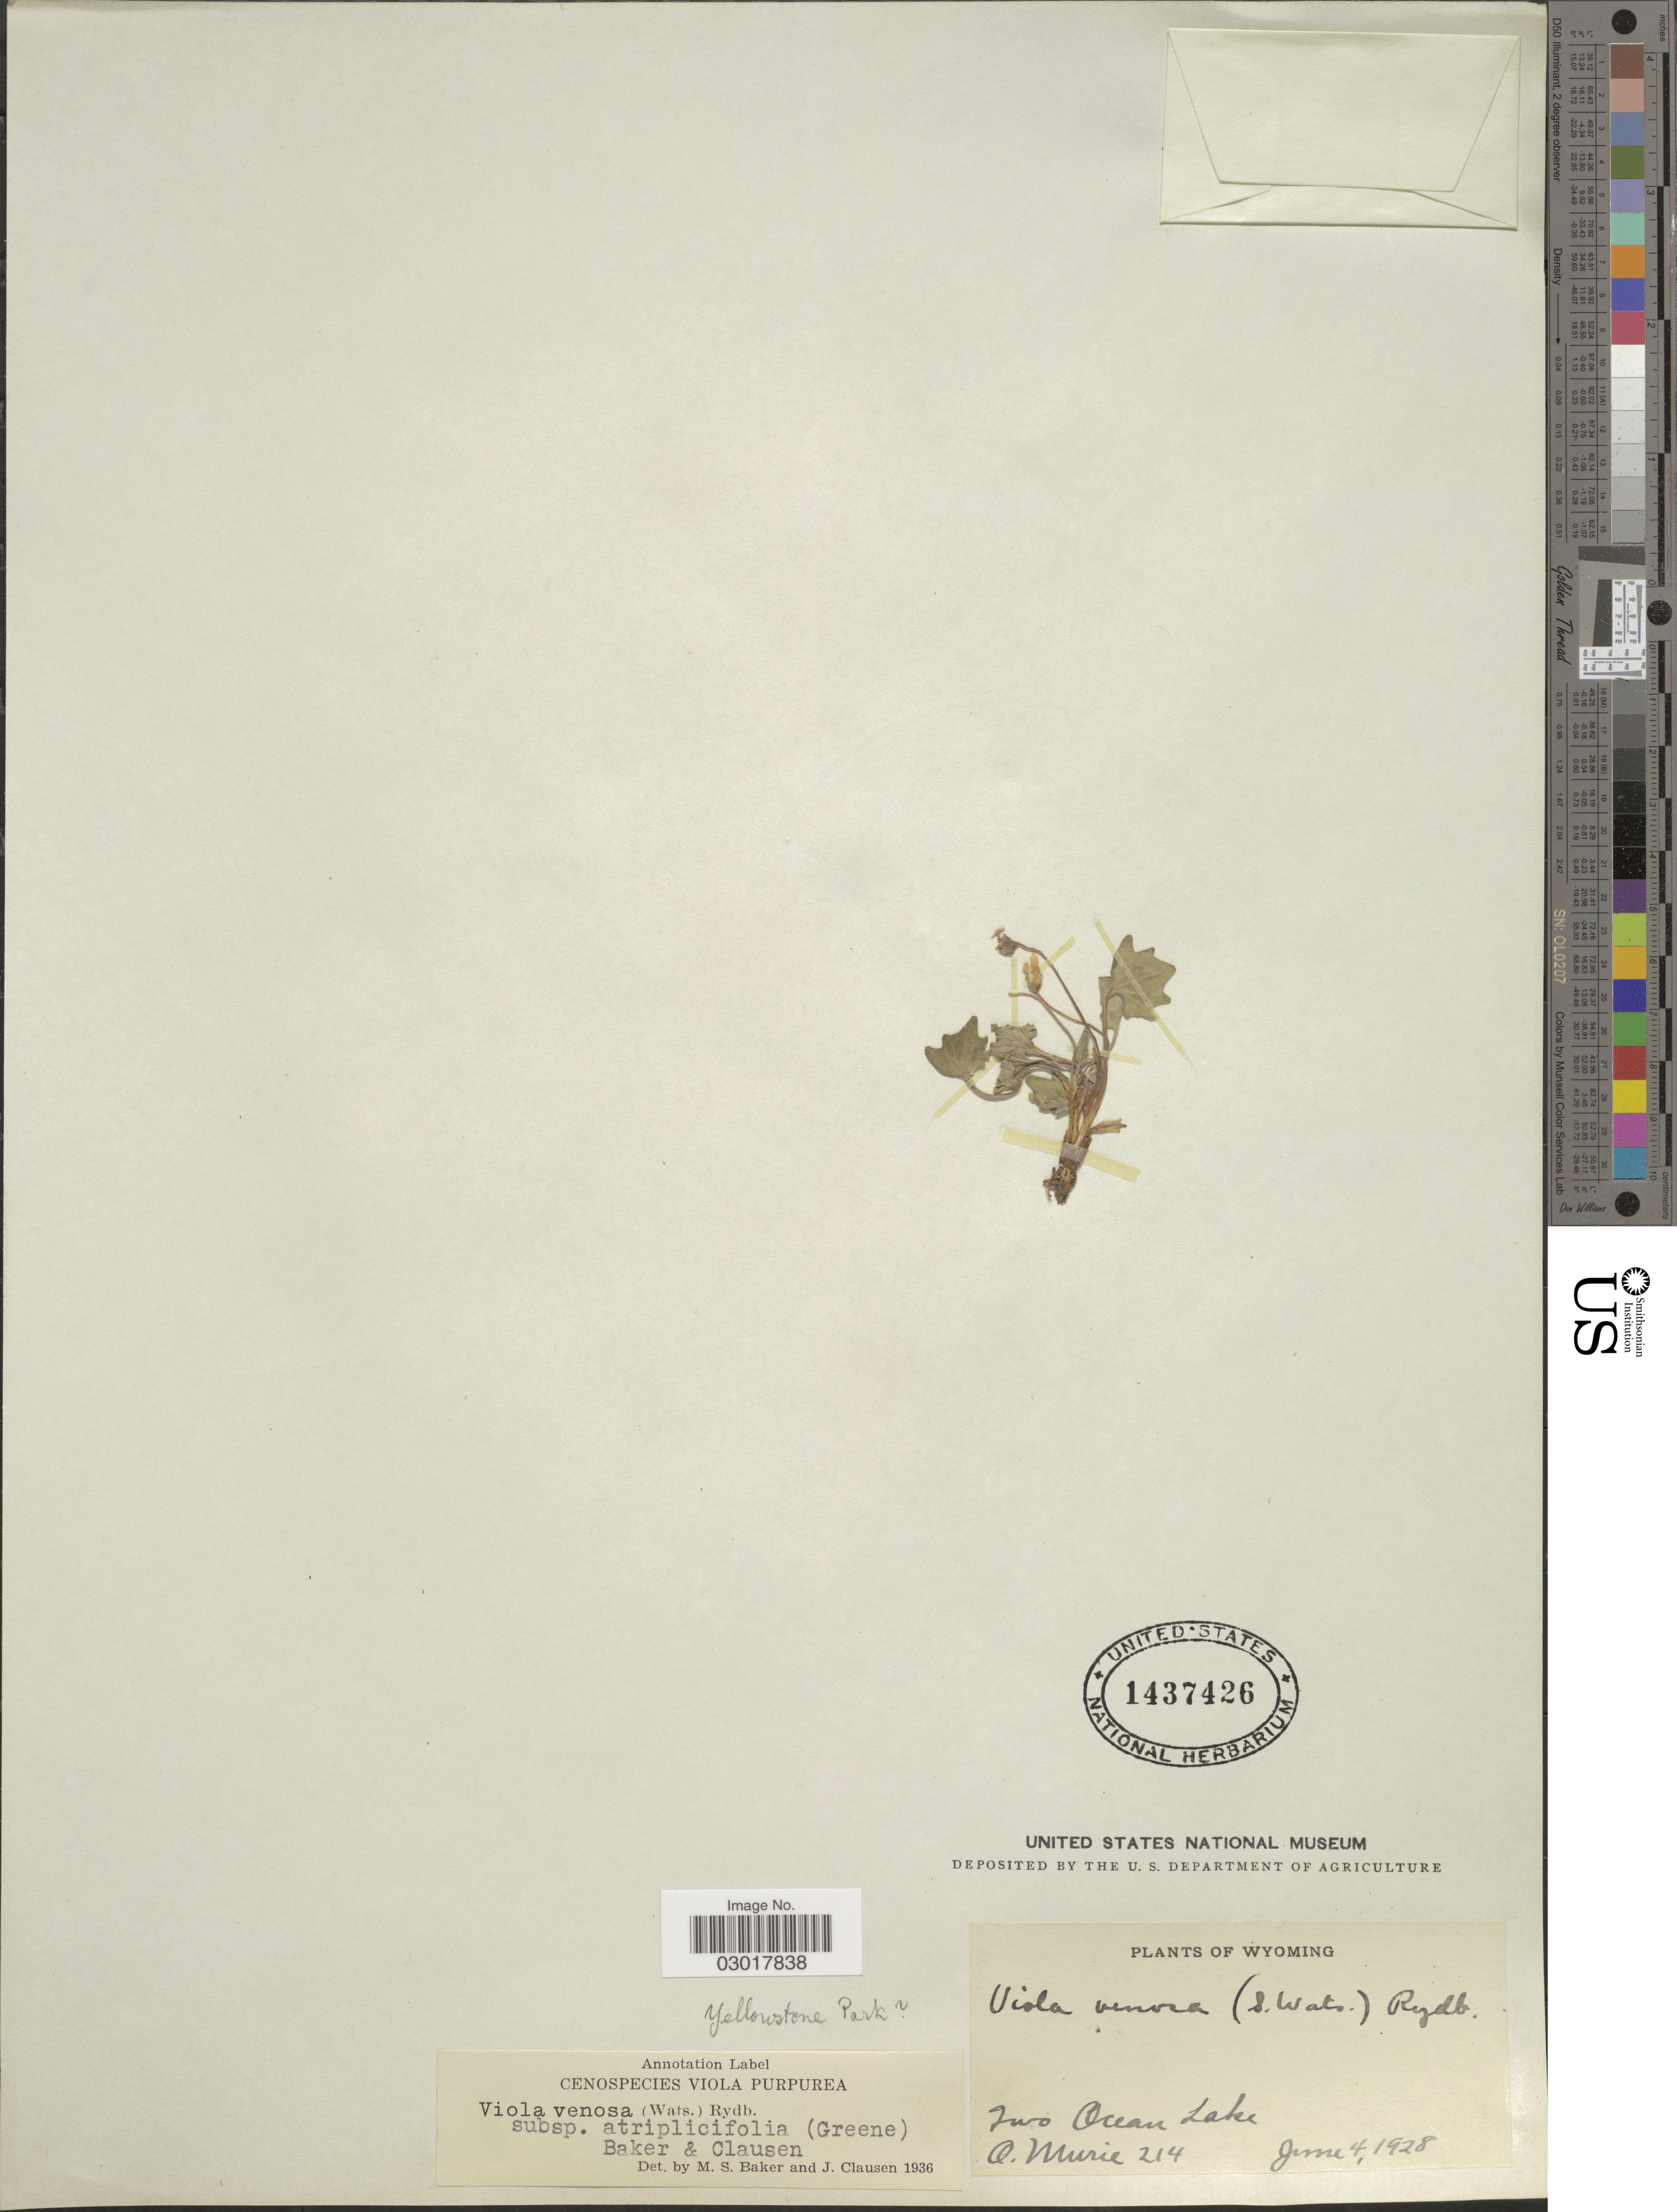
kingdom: Plantae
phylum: Tracheophyta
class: Magnoliopsida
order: Malpighiales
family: Violaceae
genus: Viola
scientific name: Viola venosa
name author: (S. Watson) Rydb.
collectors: A. Murie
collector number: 214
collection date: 1928-06-04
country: United States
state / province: Wyoming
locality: Yellowstone Park. Two Ocean Lake.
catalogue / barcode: US 1437426